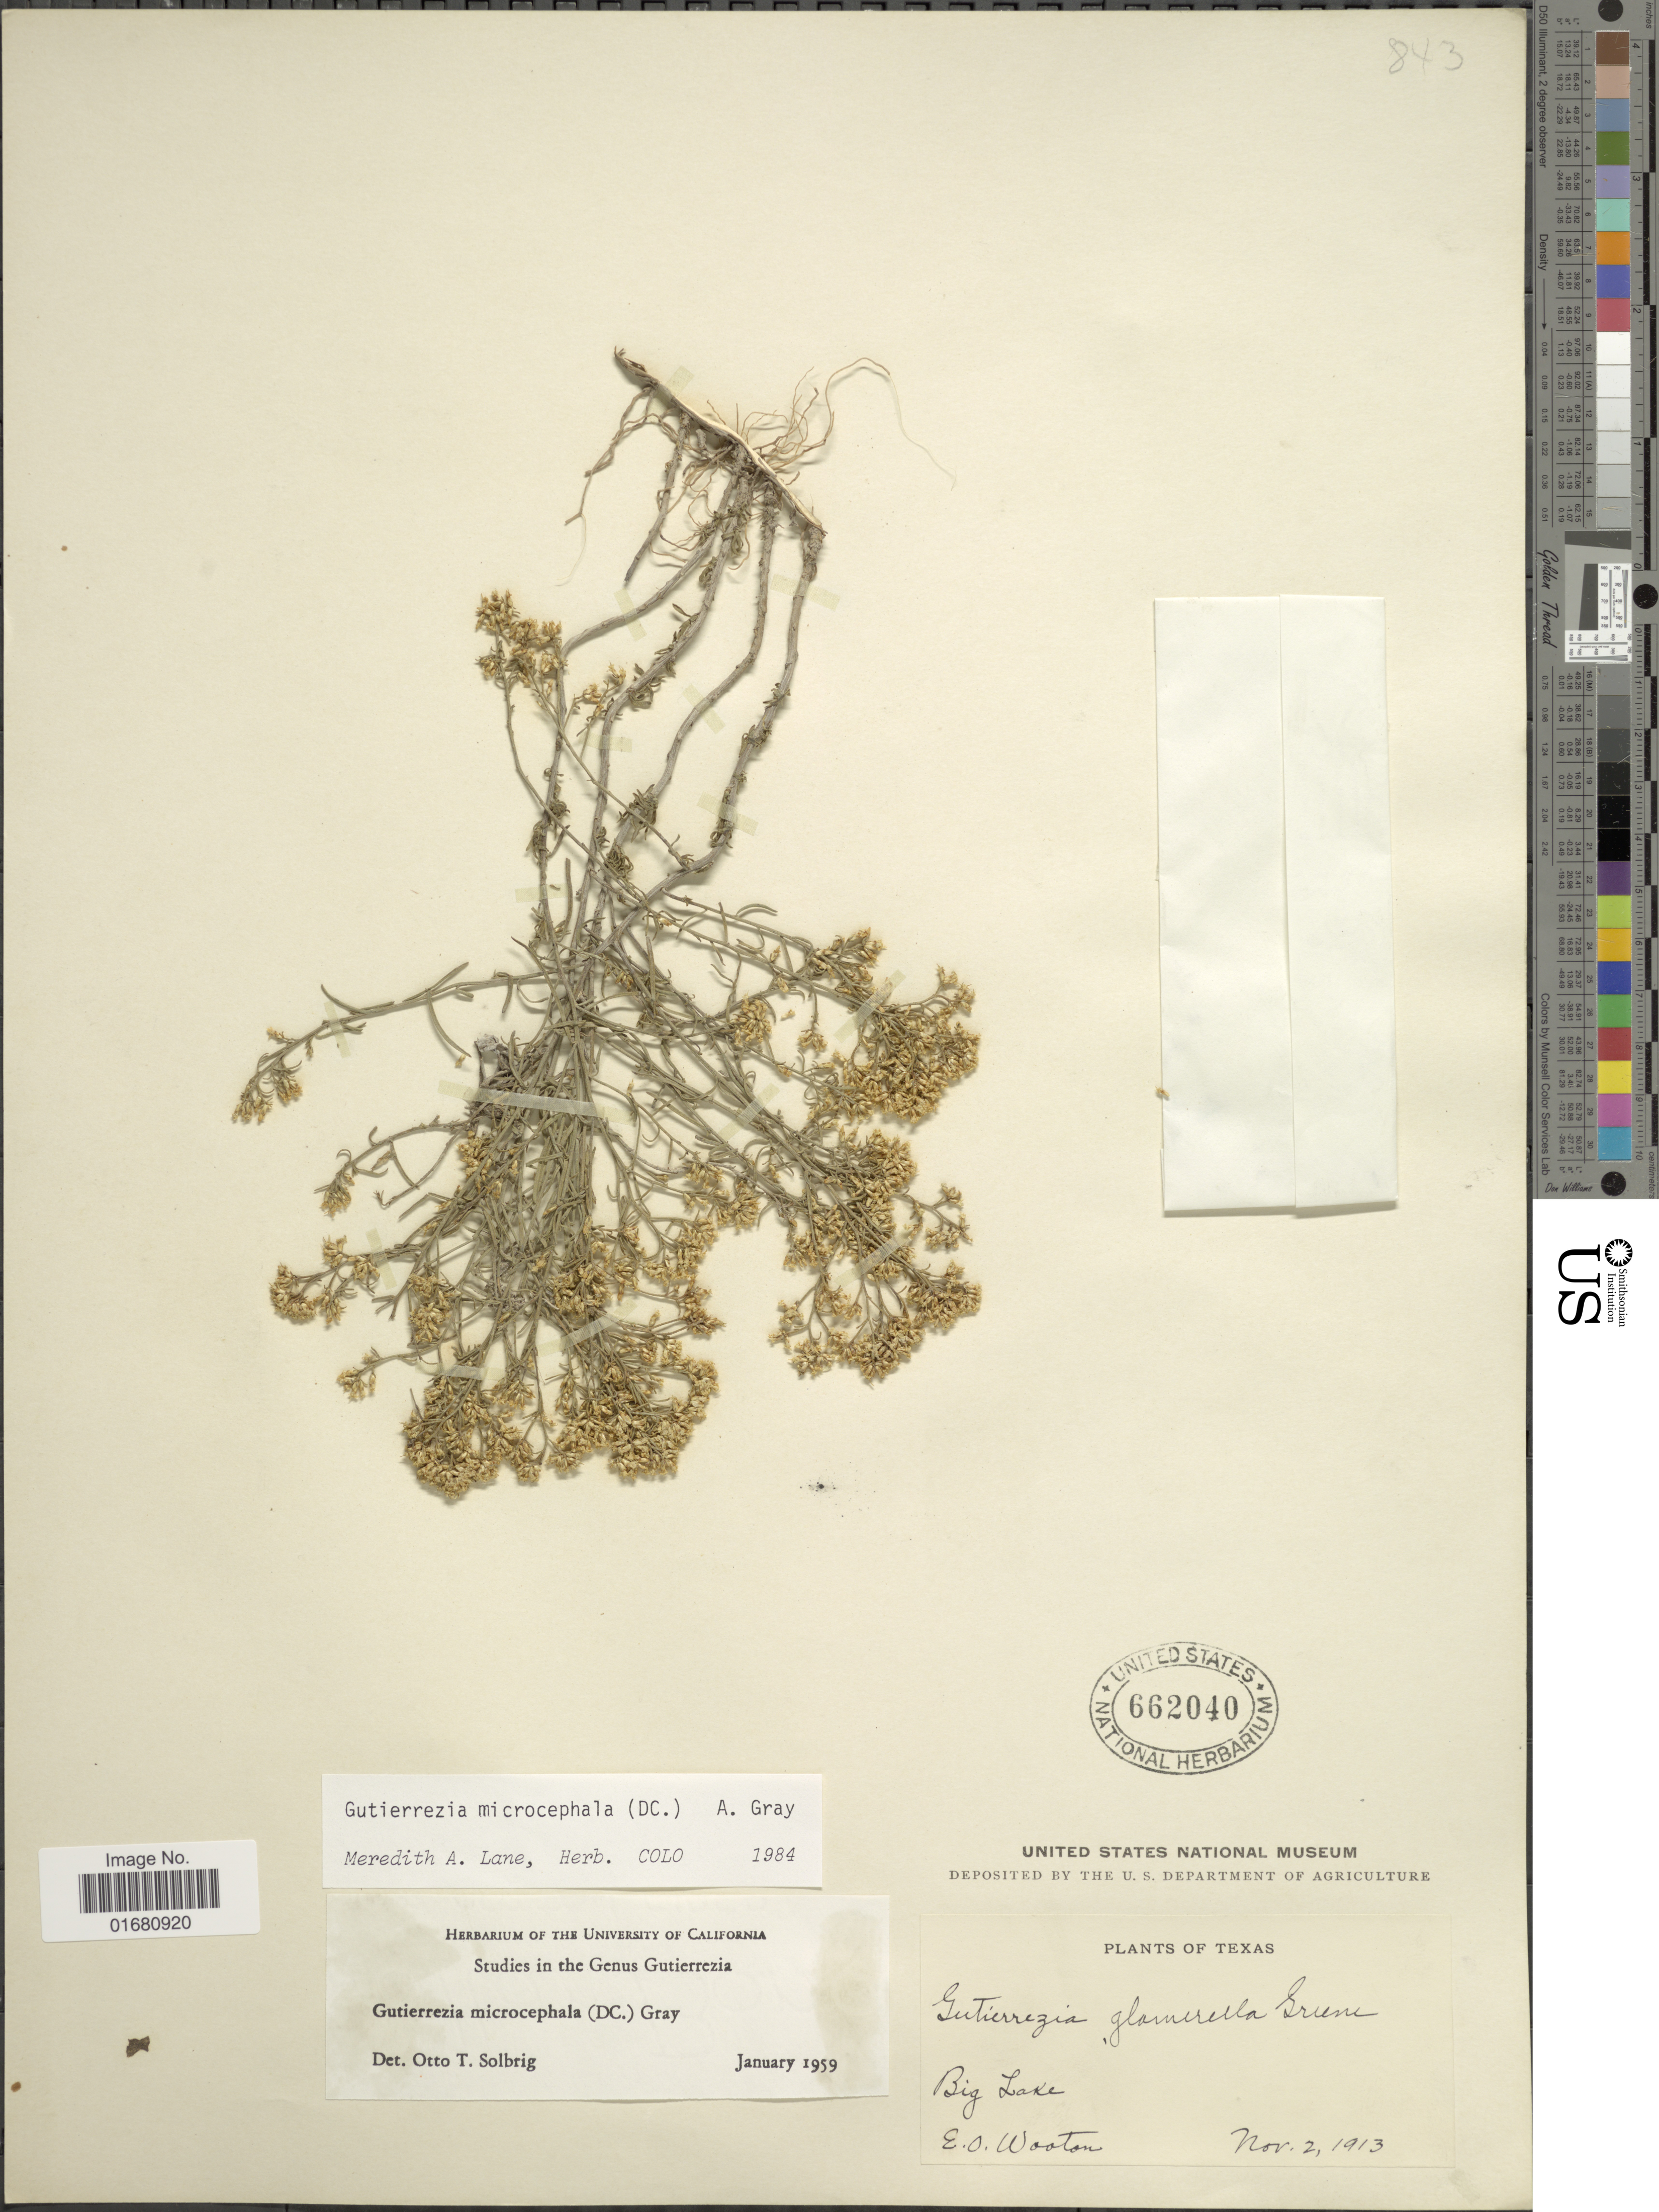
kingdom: Plantae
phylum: Tracheophyta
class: Magnoliopsida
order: Asterales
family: Asteraceae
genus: Gutierrezia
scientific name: Gutierrezia microcephala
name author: (DC.) A. Gray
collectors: E. O. Wooton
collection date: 1913-11-02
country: United States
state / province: Texas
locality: Big Lake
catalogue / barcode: US 662040